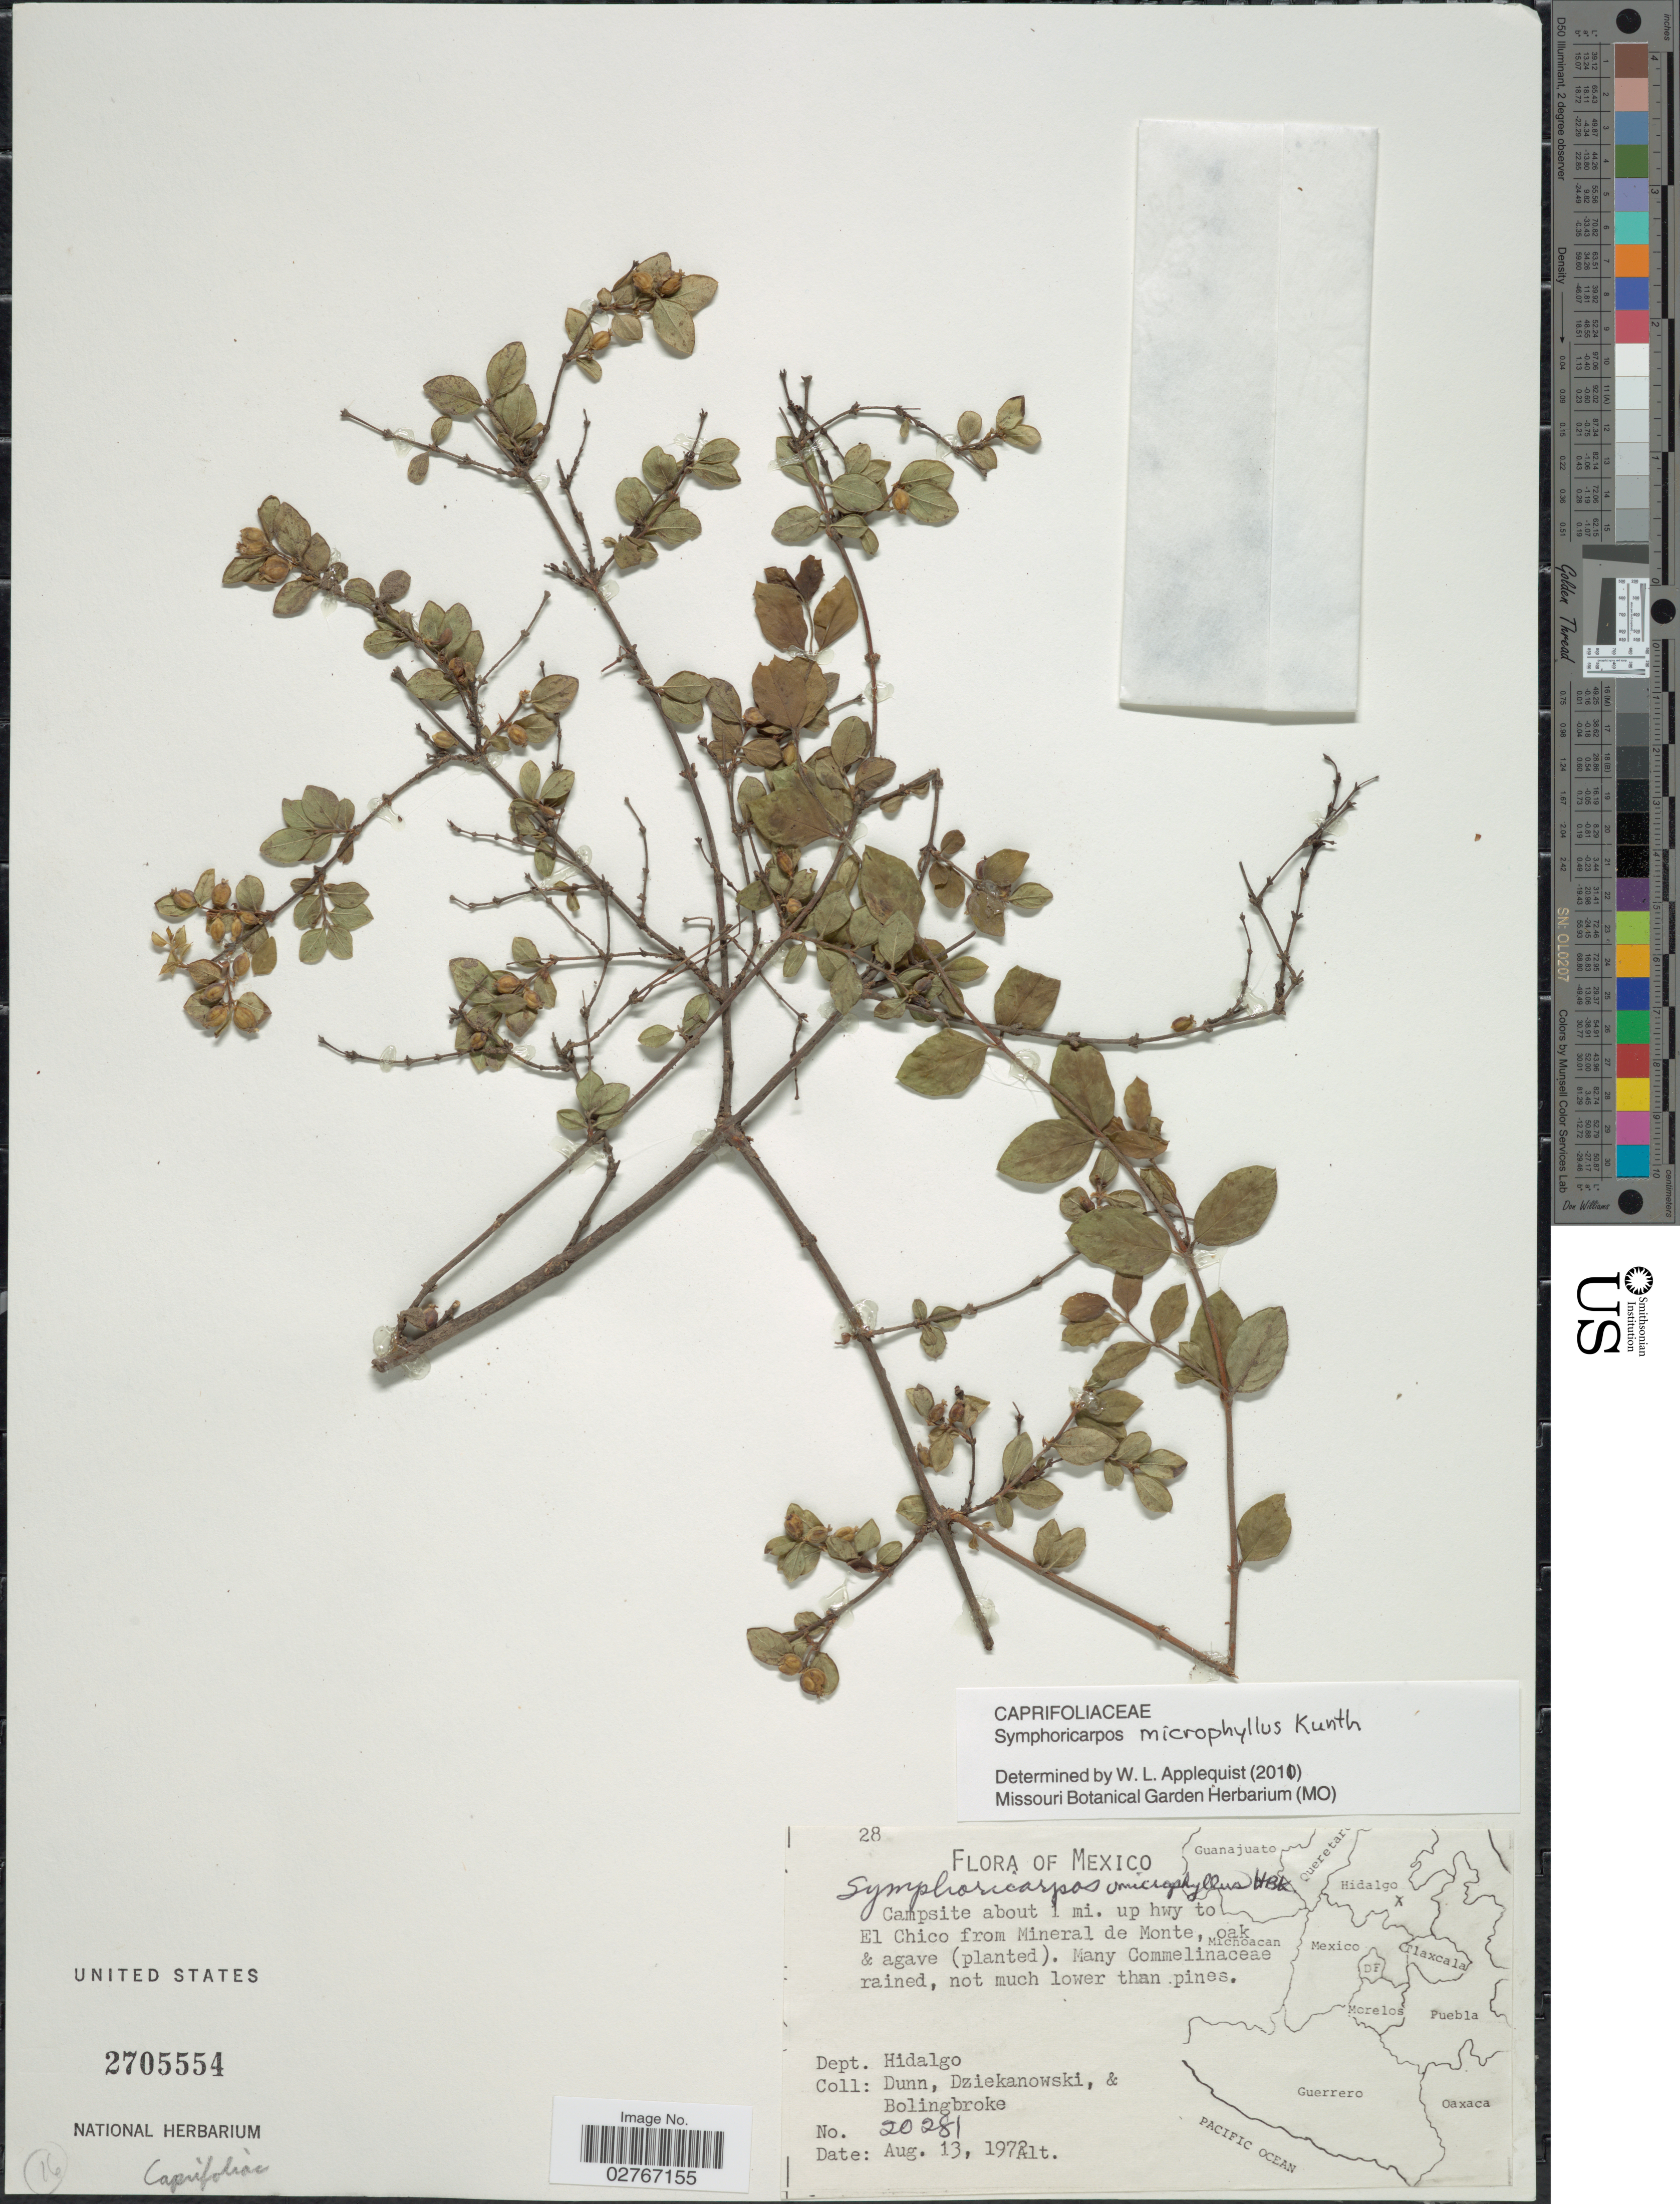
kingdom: Plantae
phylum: Tracheophyta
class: Magnoliopsida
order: Dipsacales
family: Caprifoliaceae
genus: Symphoricarpos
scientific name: Symphoricarpos microphyllus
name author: Kunth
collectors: Dunn, --, -. Dziekanowski & -. Bolingbroke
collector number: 20281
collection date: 1972-08-13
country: Mexico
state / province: Hidalgo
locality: Campsite about 1 mi. up hwy to El Chico from Mineral de Monte, Dept. Hidalgo.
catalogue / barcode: US 2705554